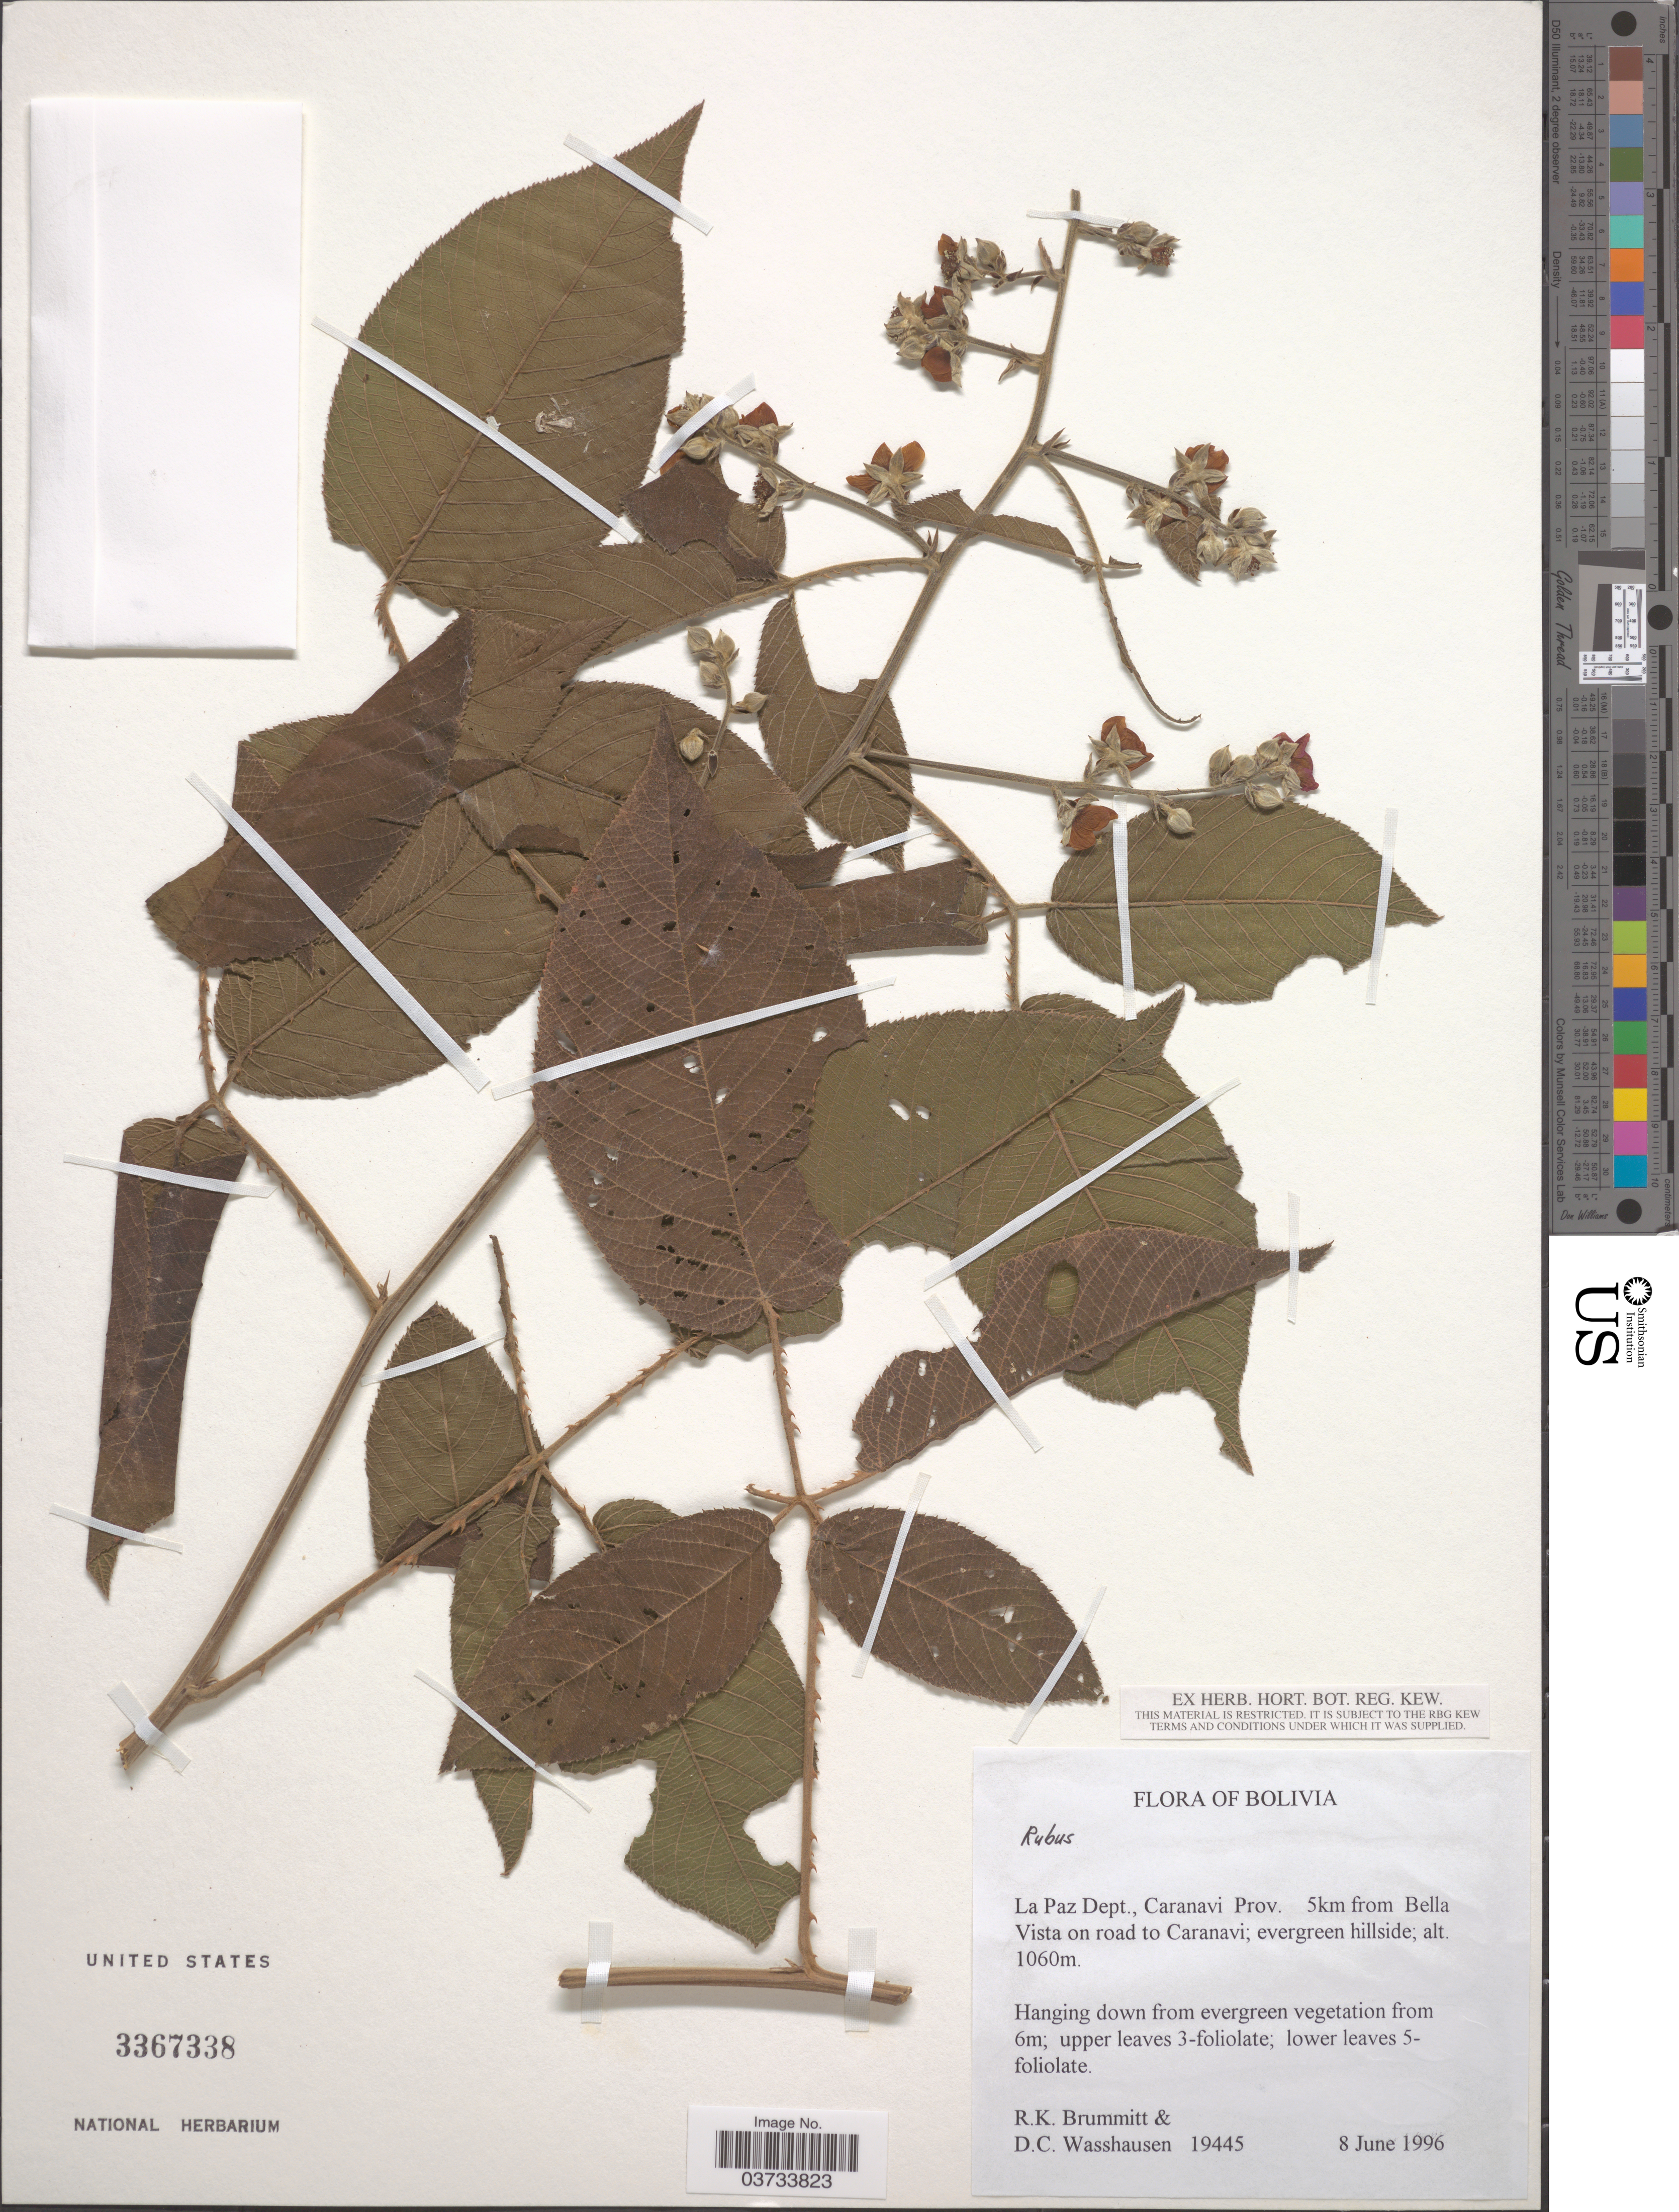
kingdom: Plantae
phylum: Tracheophyta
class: Magnoliopsida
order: Rosales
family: Rosaceae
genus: Rubus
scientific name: Rubus sp.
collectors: R. K. Brummitt & D. C. Wasshausen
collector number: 19445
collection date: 1996-06-08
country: Bolivia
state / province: La Paz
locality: La Paz Dept., Caranavi Prov. 5km from Bella Vista on road to Caranavi.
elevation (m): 1060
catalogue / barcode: US 3367338